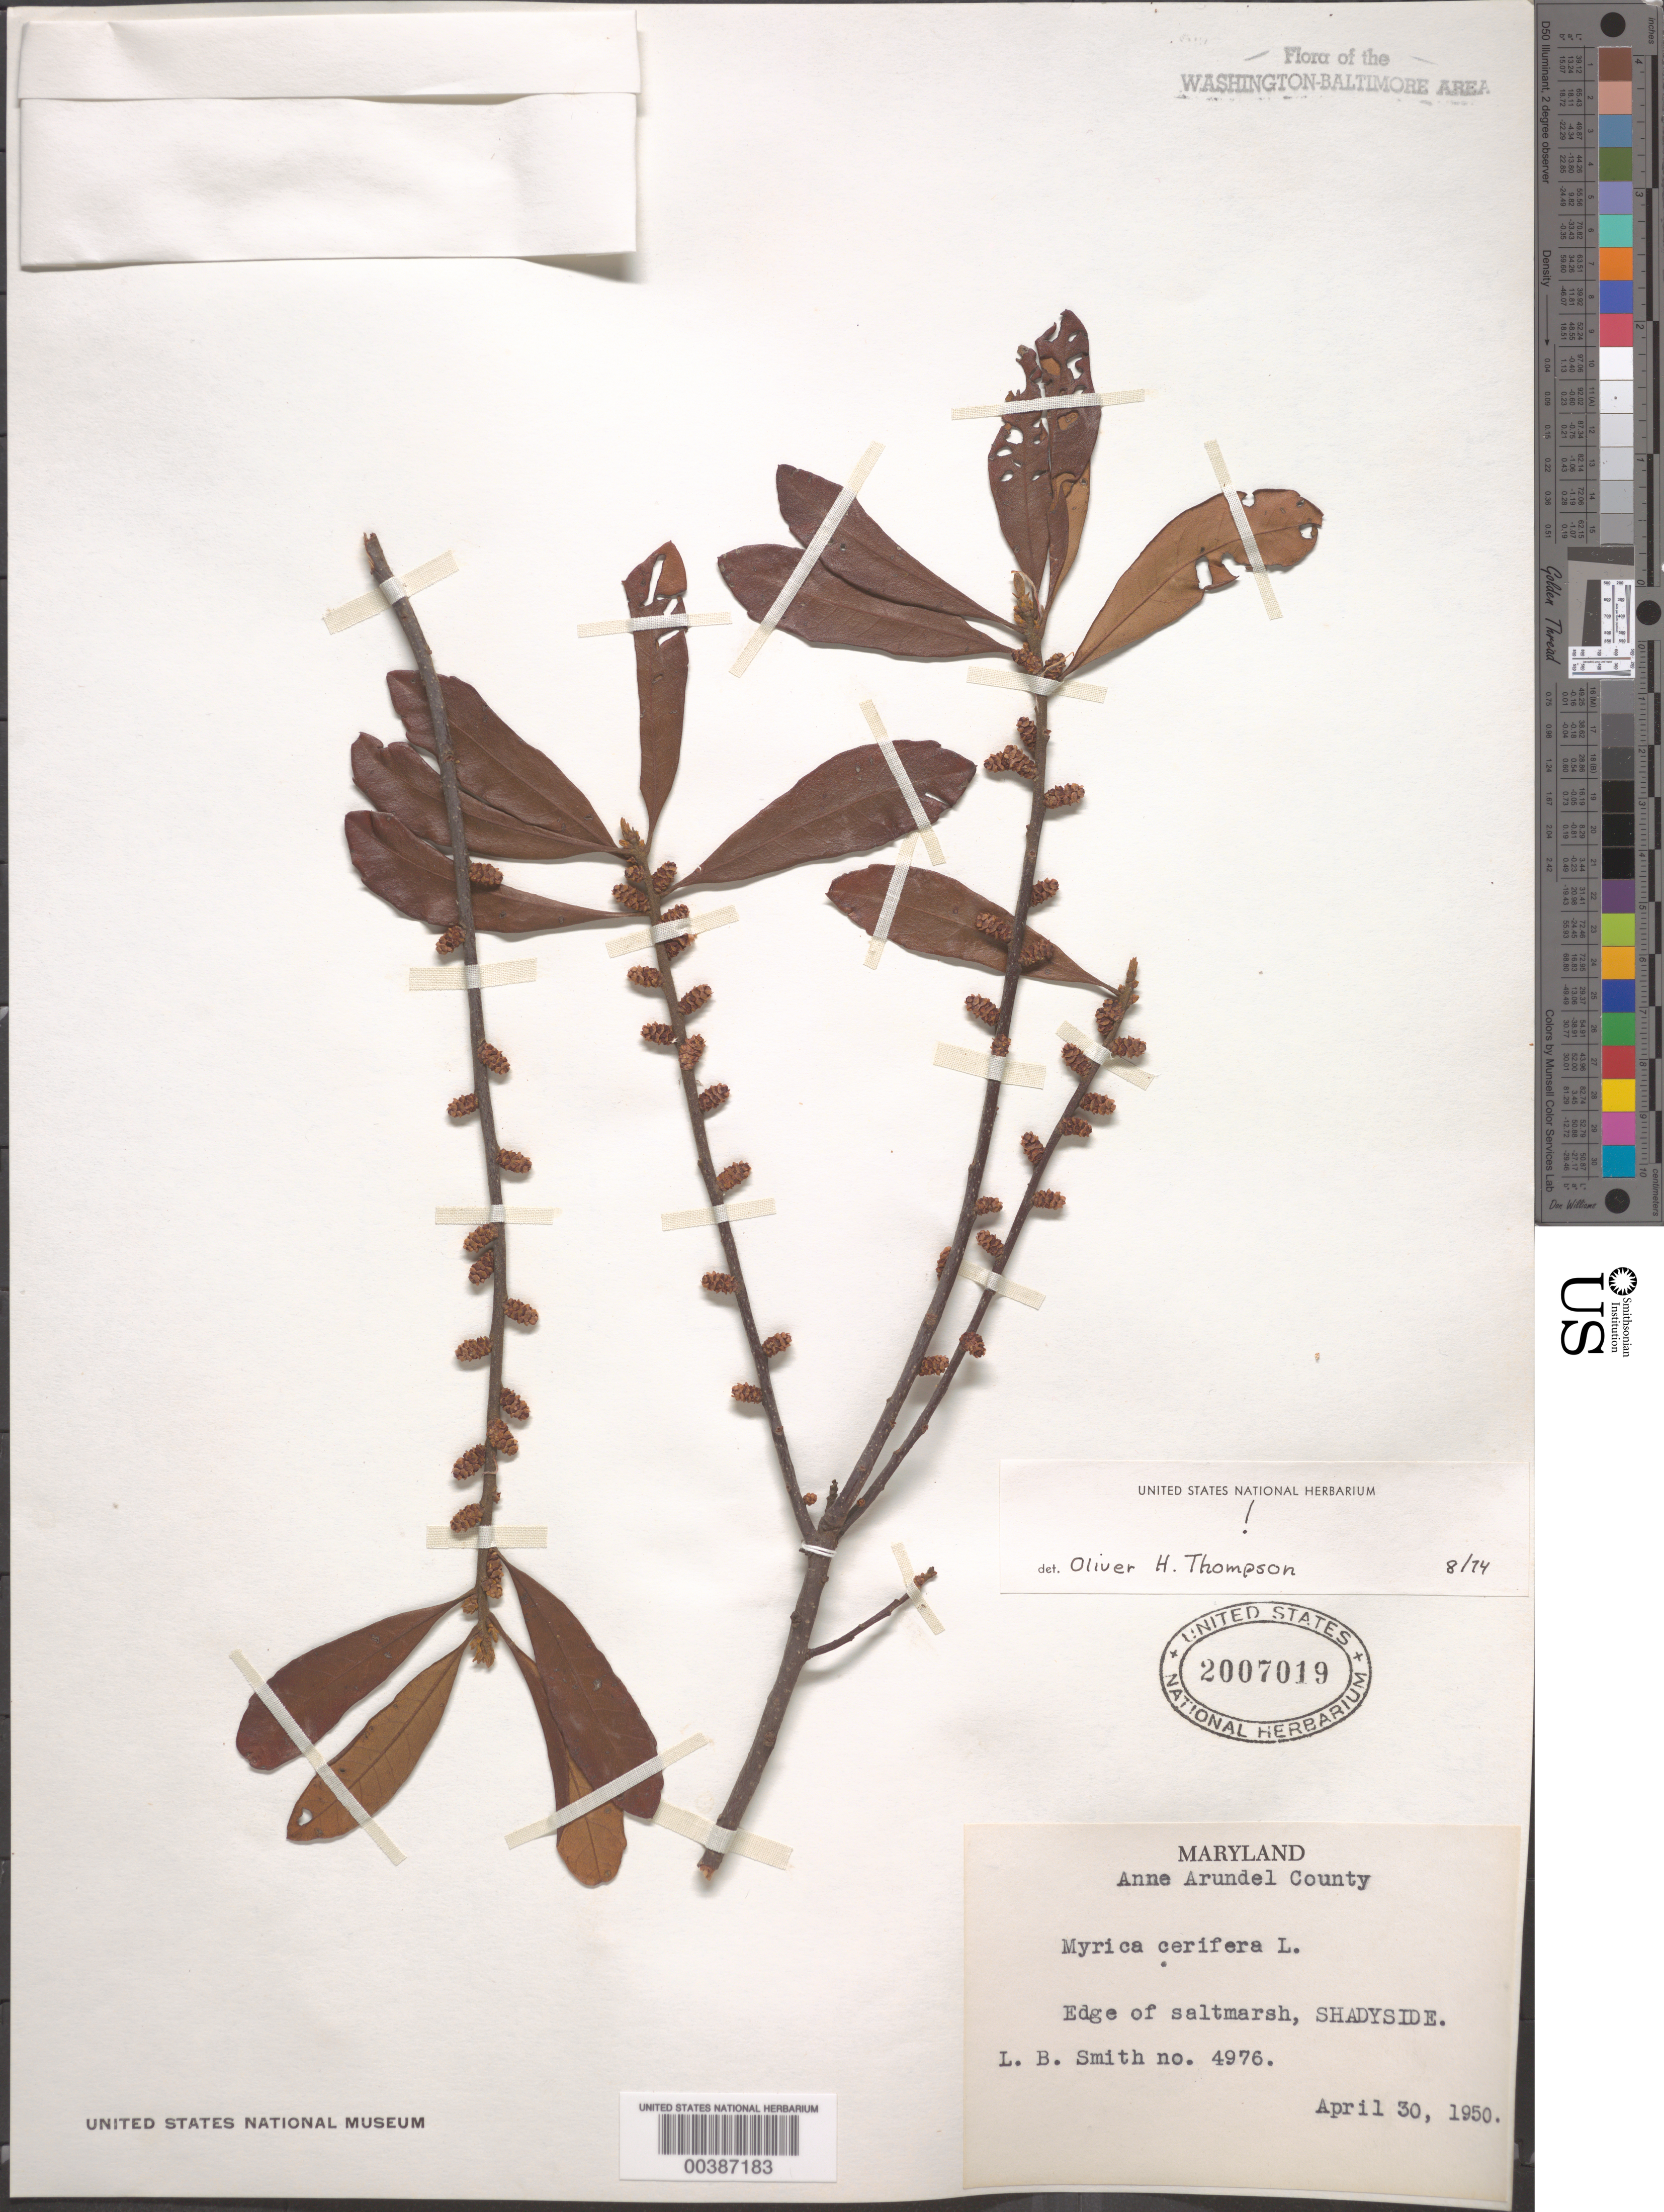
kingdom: Plantae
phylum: Tracheophyta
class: Magnoliopsida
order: Fagales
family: Myricaceae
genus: Morella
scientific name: Morella cerifera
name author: (L.) Small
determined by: Strong, Mark T., (BOT), Smithsonian Institution - National Museum of Natural History (UNITED STATES)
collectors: L. Smith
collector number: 4976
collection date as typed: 30 Apr 1950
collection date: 1950-04-30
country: United States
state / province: Maryland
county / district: Anne Arundel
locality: Shadyside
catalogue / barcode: US 2007019